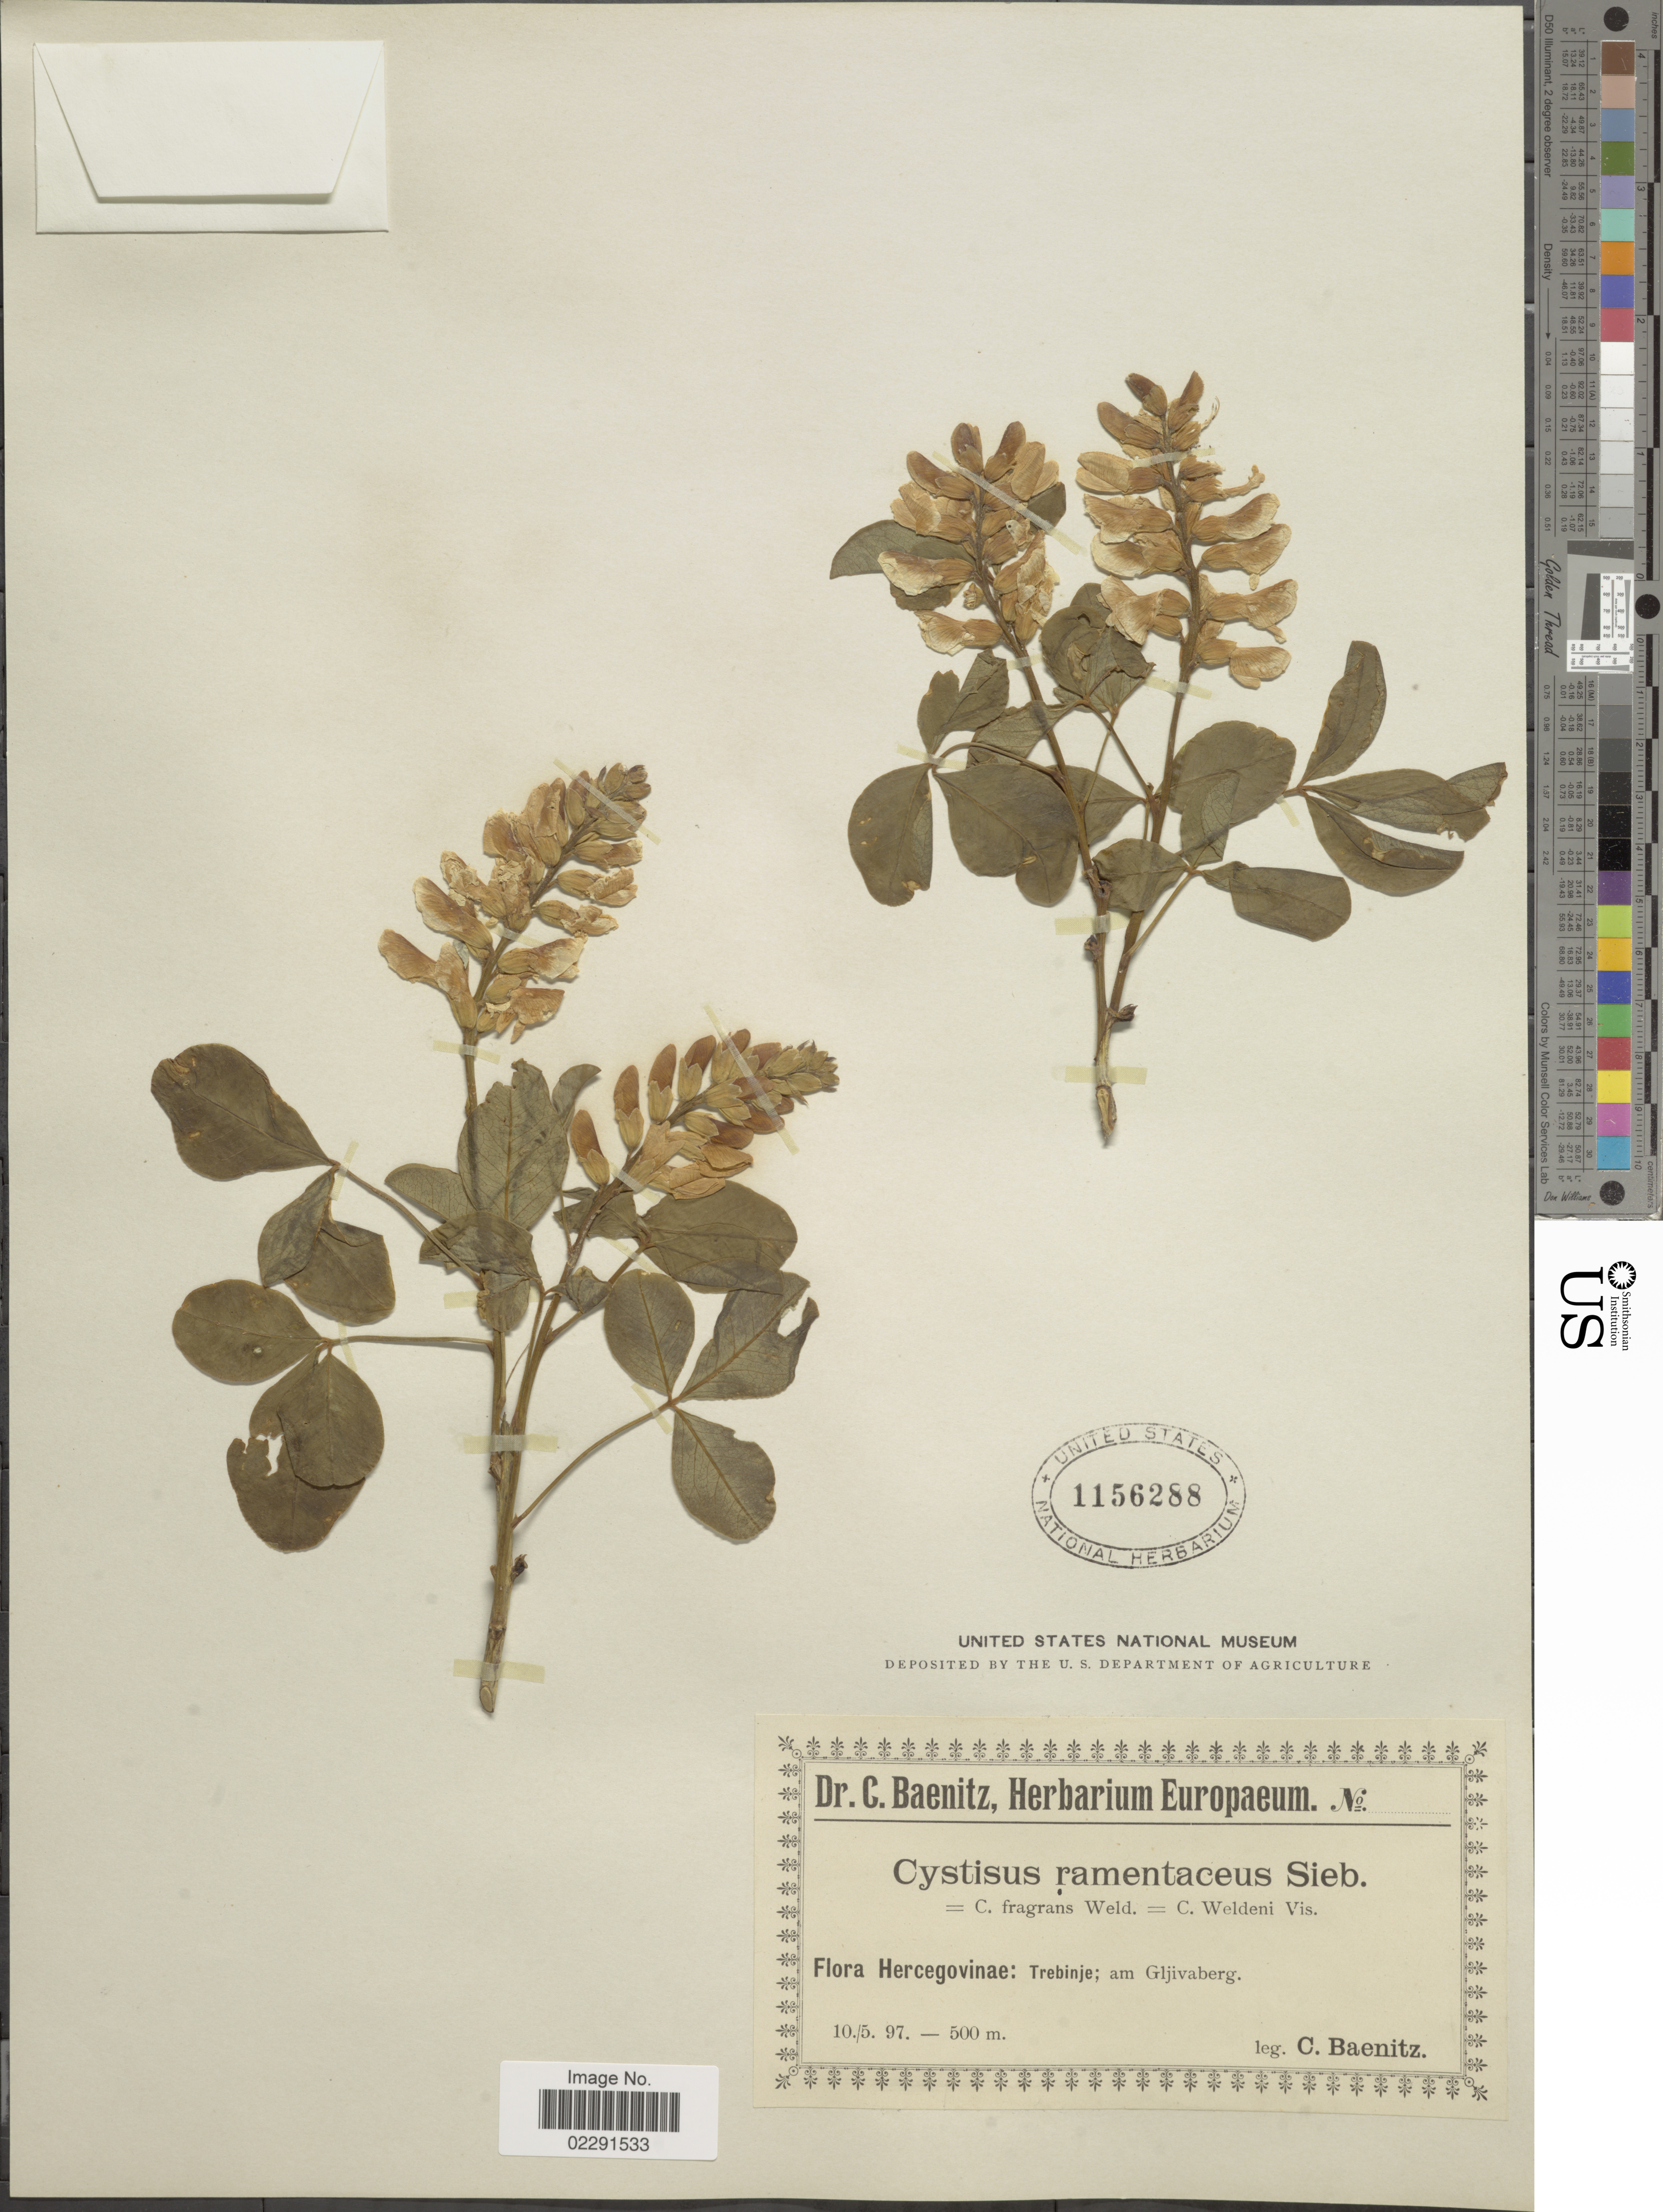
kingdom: Plantae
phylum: Tracheophyta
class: Magnoliopsida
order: Fabales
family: Fabaceae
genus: Petteria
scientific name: Petteria ramentacea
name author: (Sieber) C. Presl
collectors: C. G. Baenitz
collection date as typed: Transcribed d/m/y: 10/5/97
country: Bosnia and Herzegovina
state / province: Federation of B&H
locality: Hercegovinae: Trebinj; am Glijvaberg.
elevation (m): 500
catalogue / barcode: US 1156288